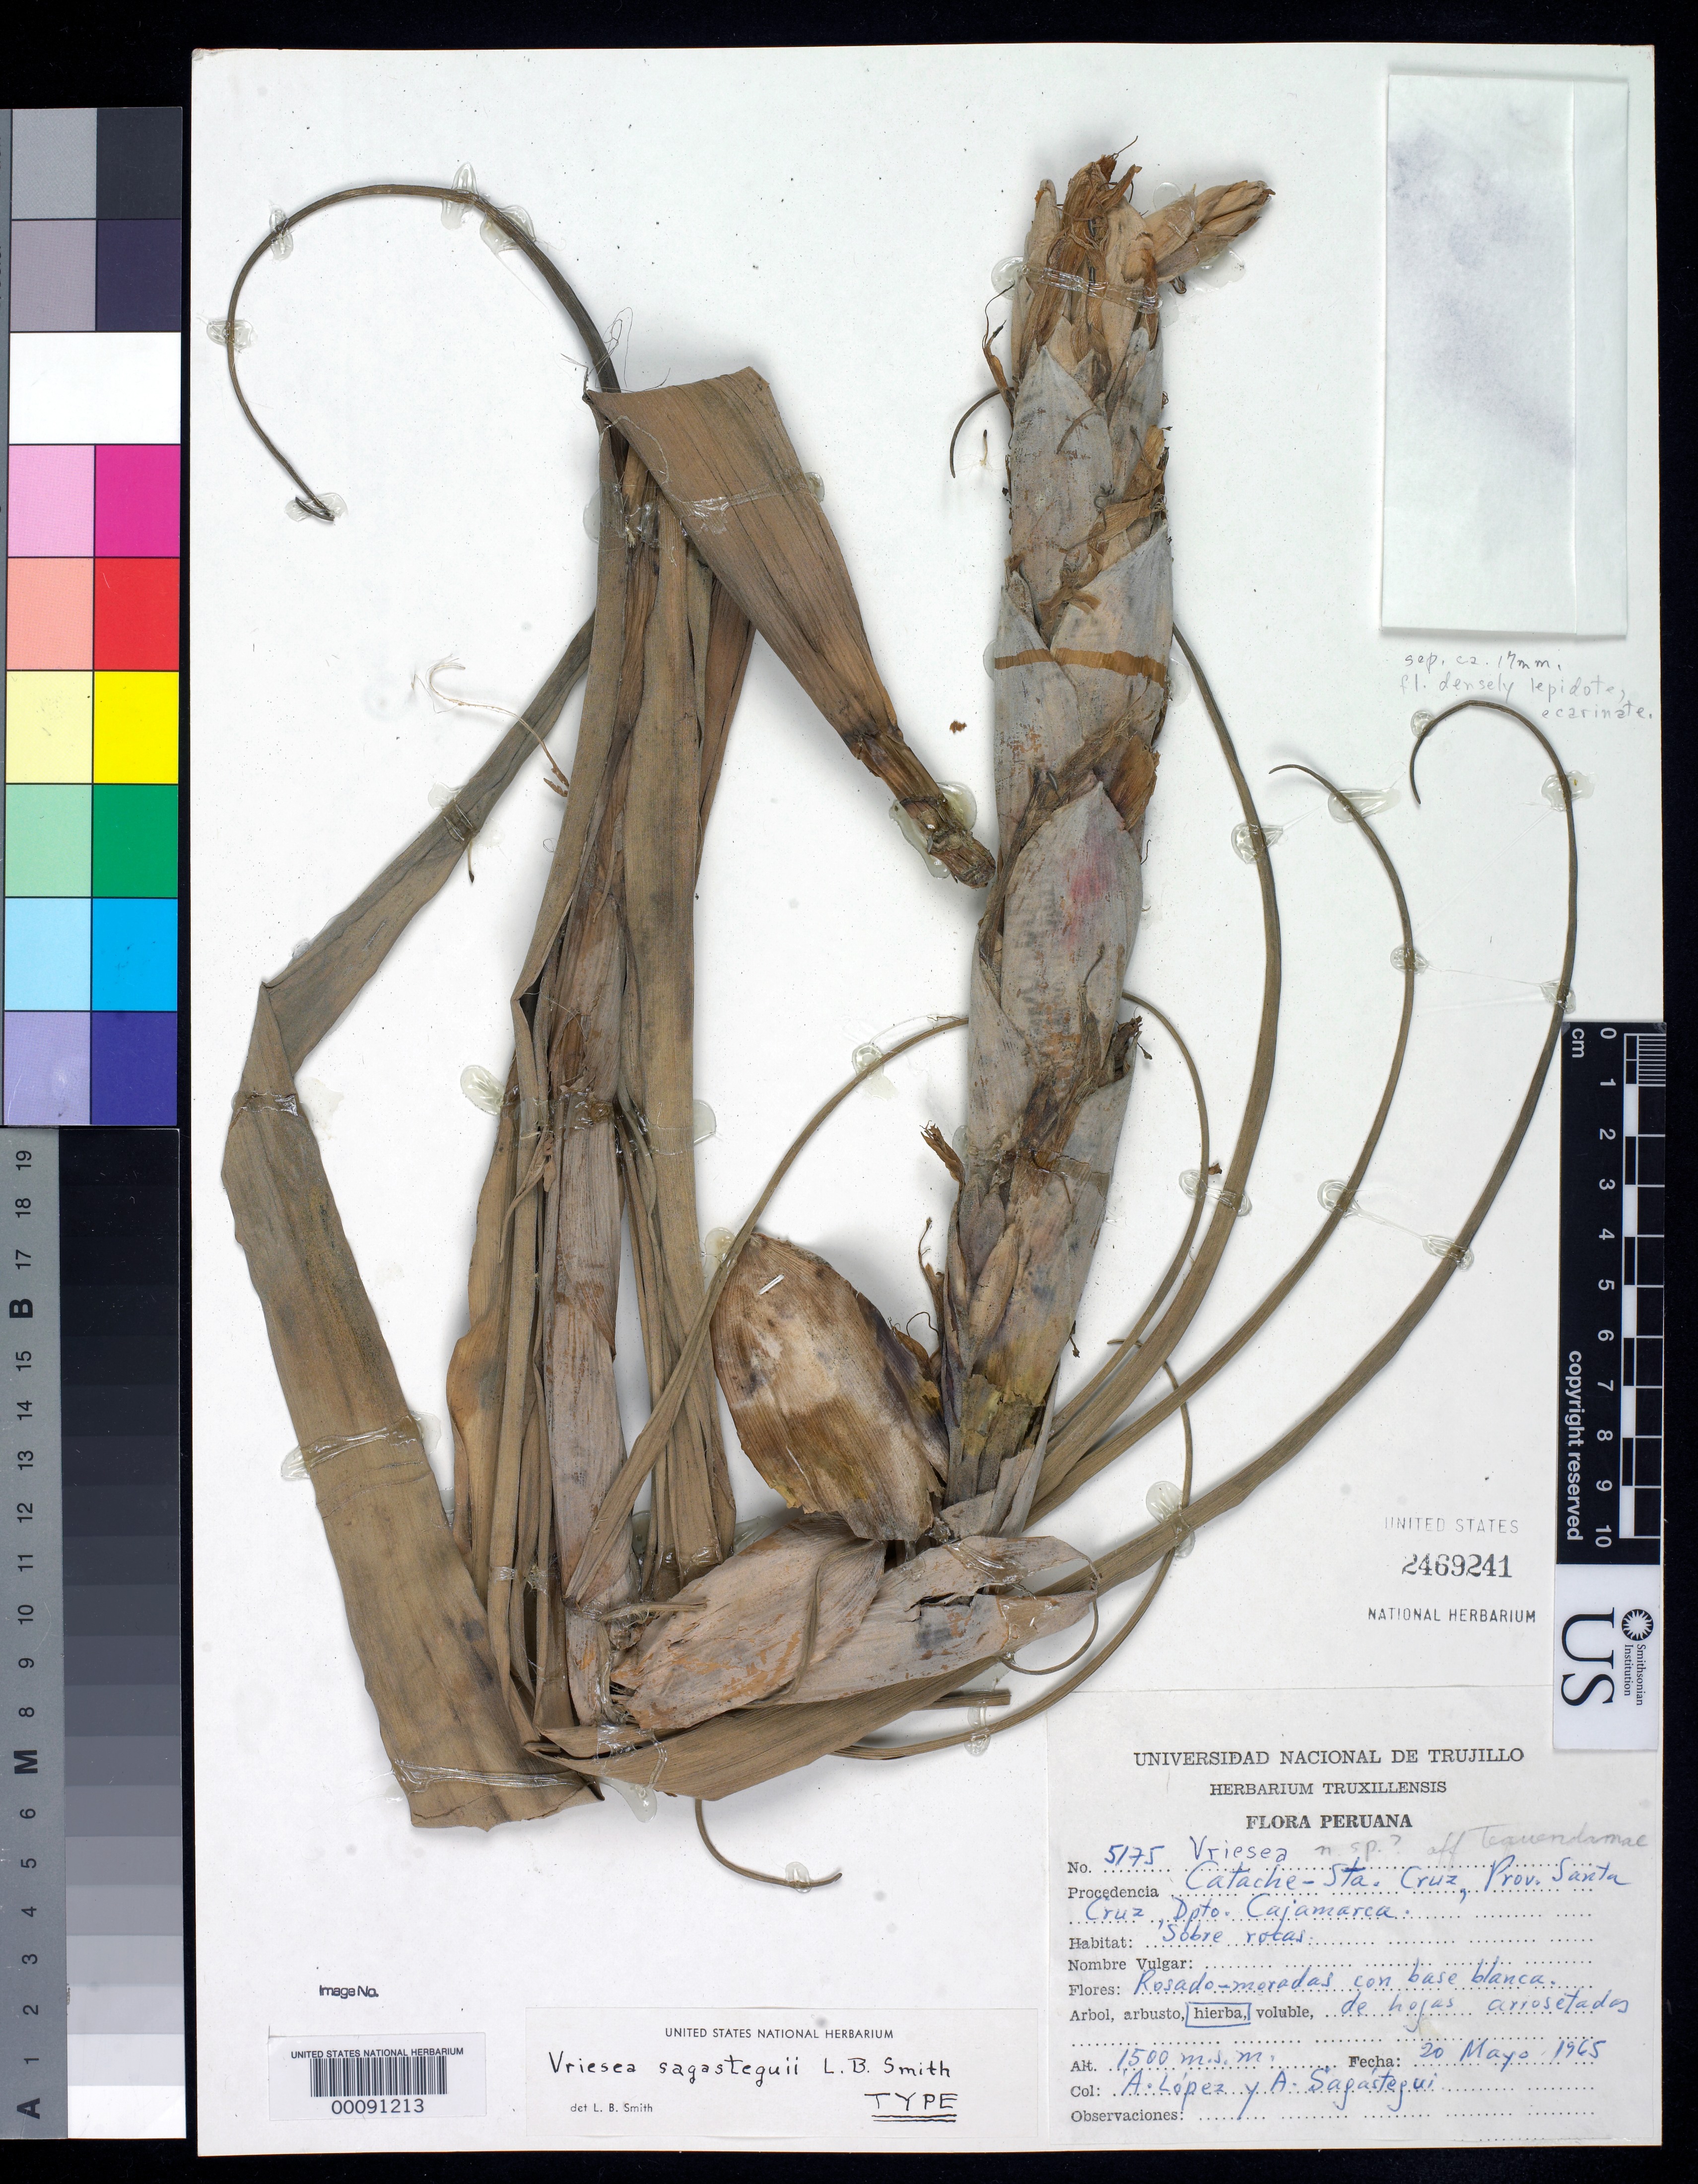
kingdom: Plantae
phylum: Tracheophyta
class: Liliopsida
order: Poales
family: Bromeliaceae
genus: Vriesea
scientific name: Vriesea sagasteguii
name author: L.B. Sm.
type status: Holotype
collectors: A. Lopez & A. Sagástegui A.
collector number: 5175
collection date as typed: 20 May 1965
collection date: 1965-05-20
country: Peru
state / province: Cajamarca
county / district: Santa Cruz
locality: between Catache and Santa Cruz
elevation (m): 1500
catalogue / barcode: US 2469241